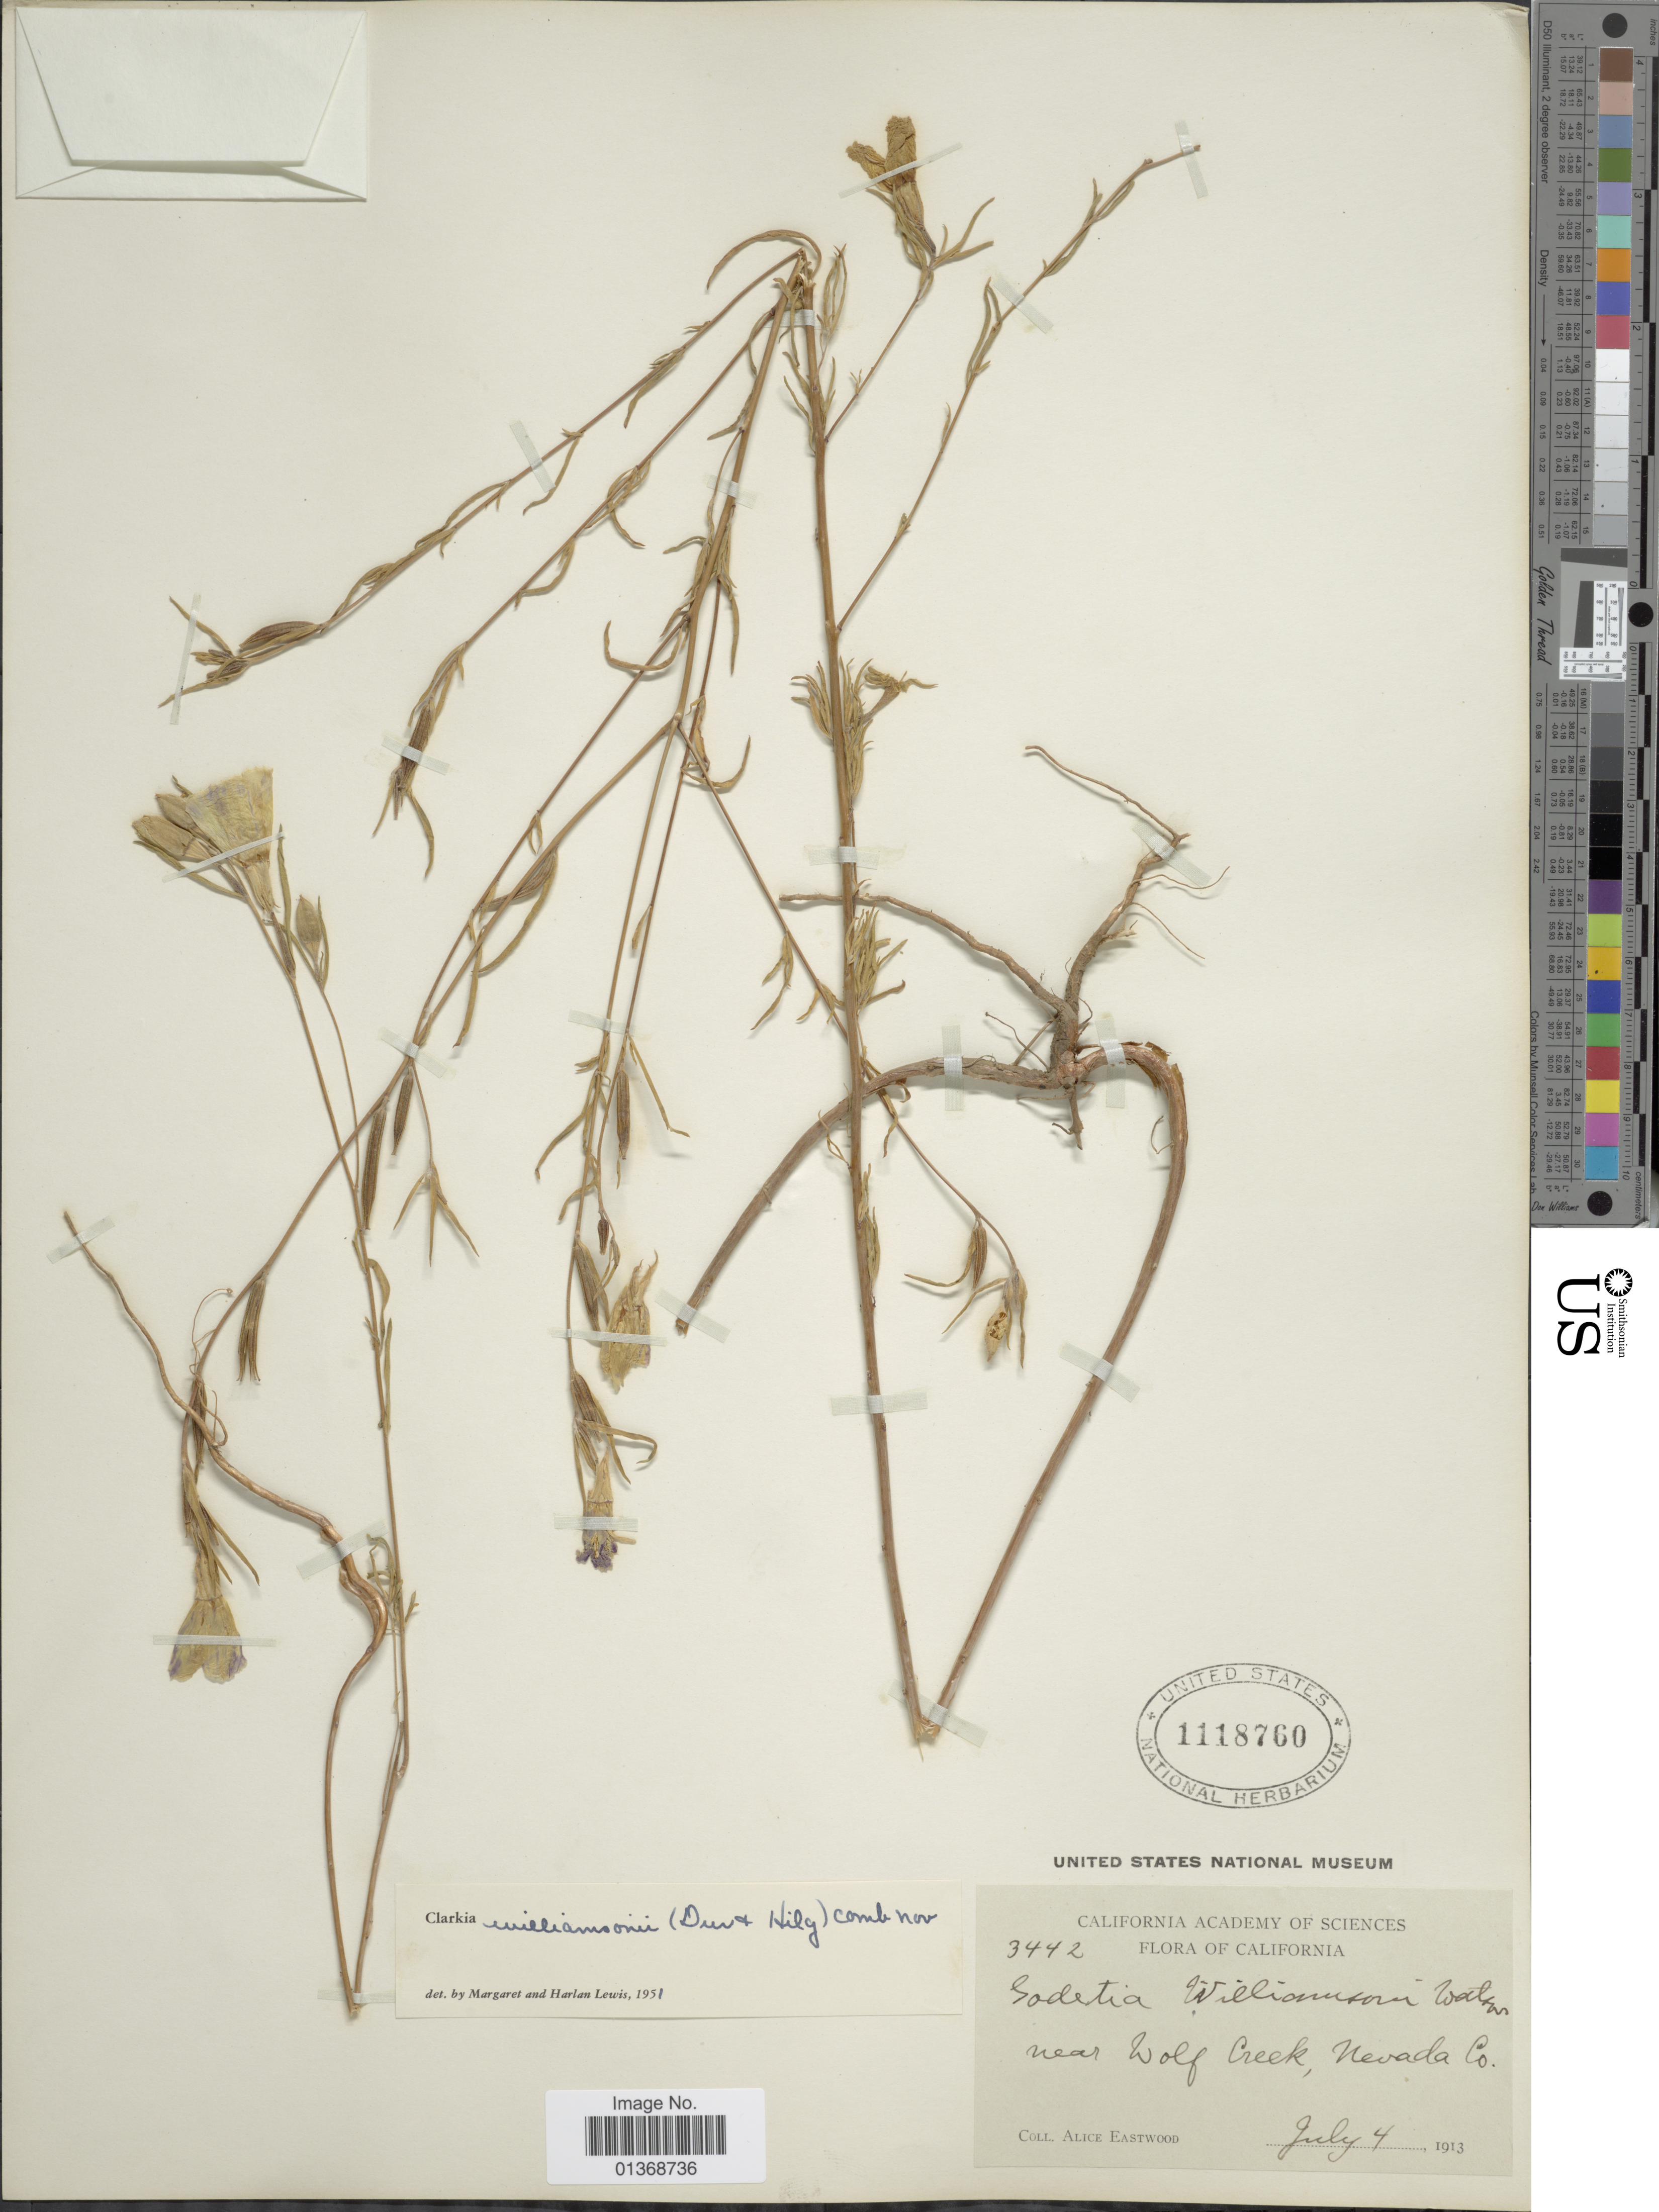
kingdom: Plantae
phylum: Tracheophyta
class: Magnoliopsida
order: Myrtales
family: Onagraceae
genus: Clarkia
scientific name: Clarkia williamsonii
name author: (Durand & Hilg.) F. H. Lewis & M.E. Lewis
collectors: A. Eastwood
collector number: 3442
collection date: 1913-07-04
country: United States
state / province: California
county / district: Nevada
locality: Near Wolf Creek, Nevada Co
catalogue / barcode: US 1118760